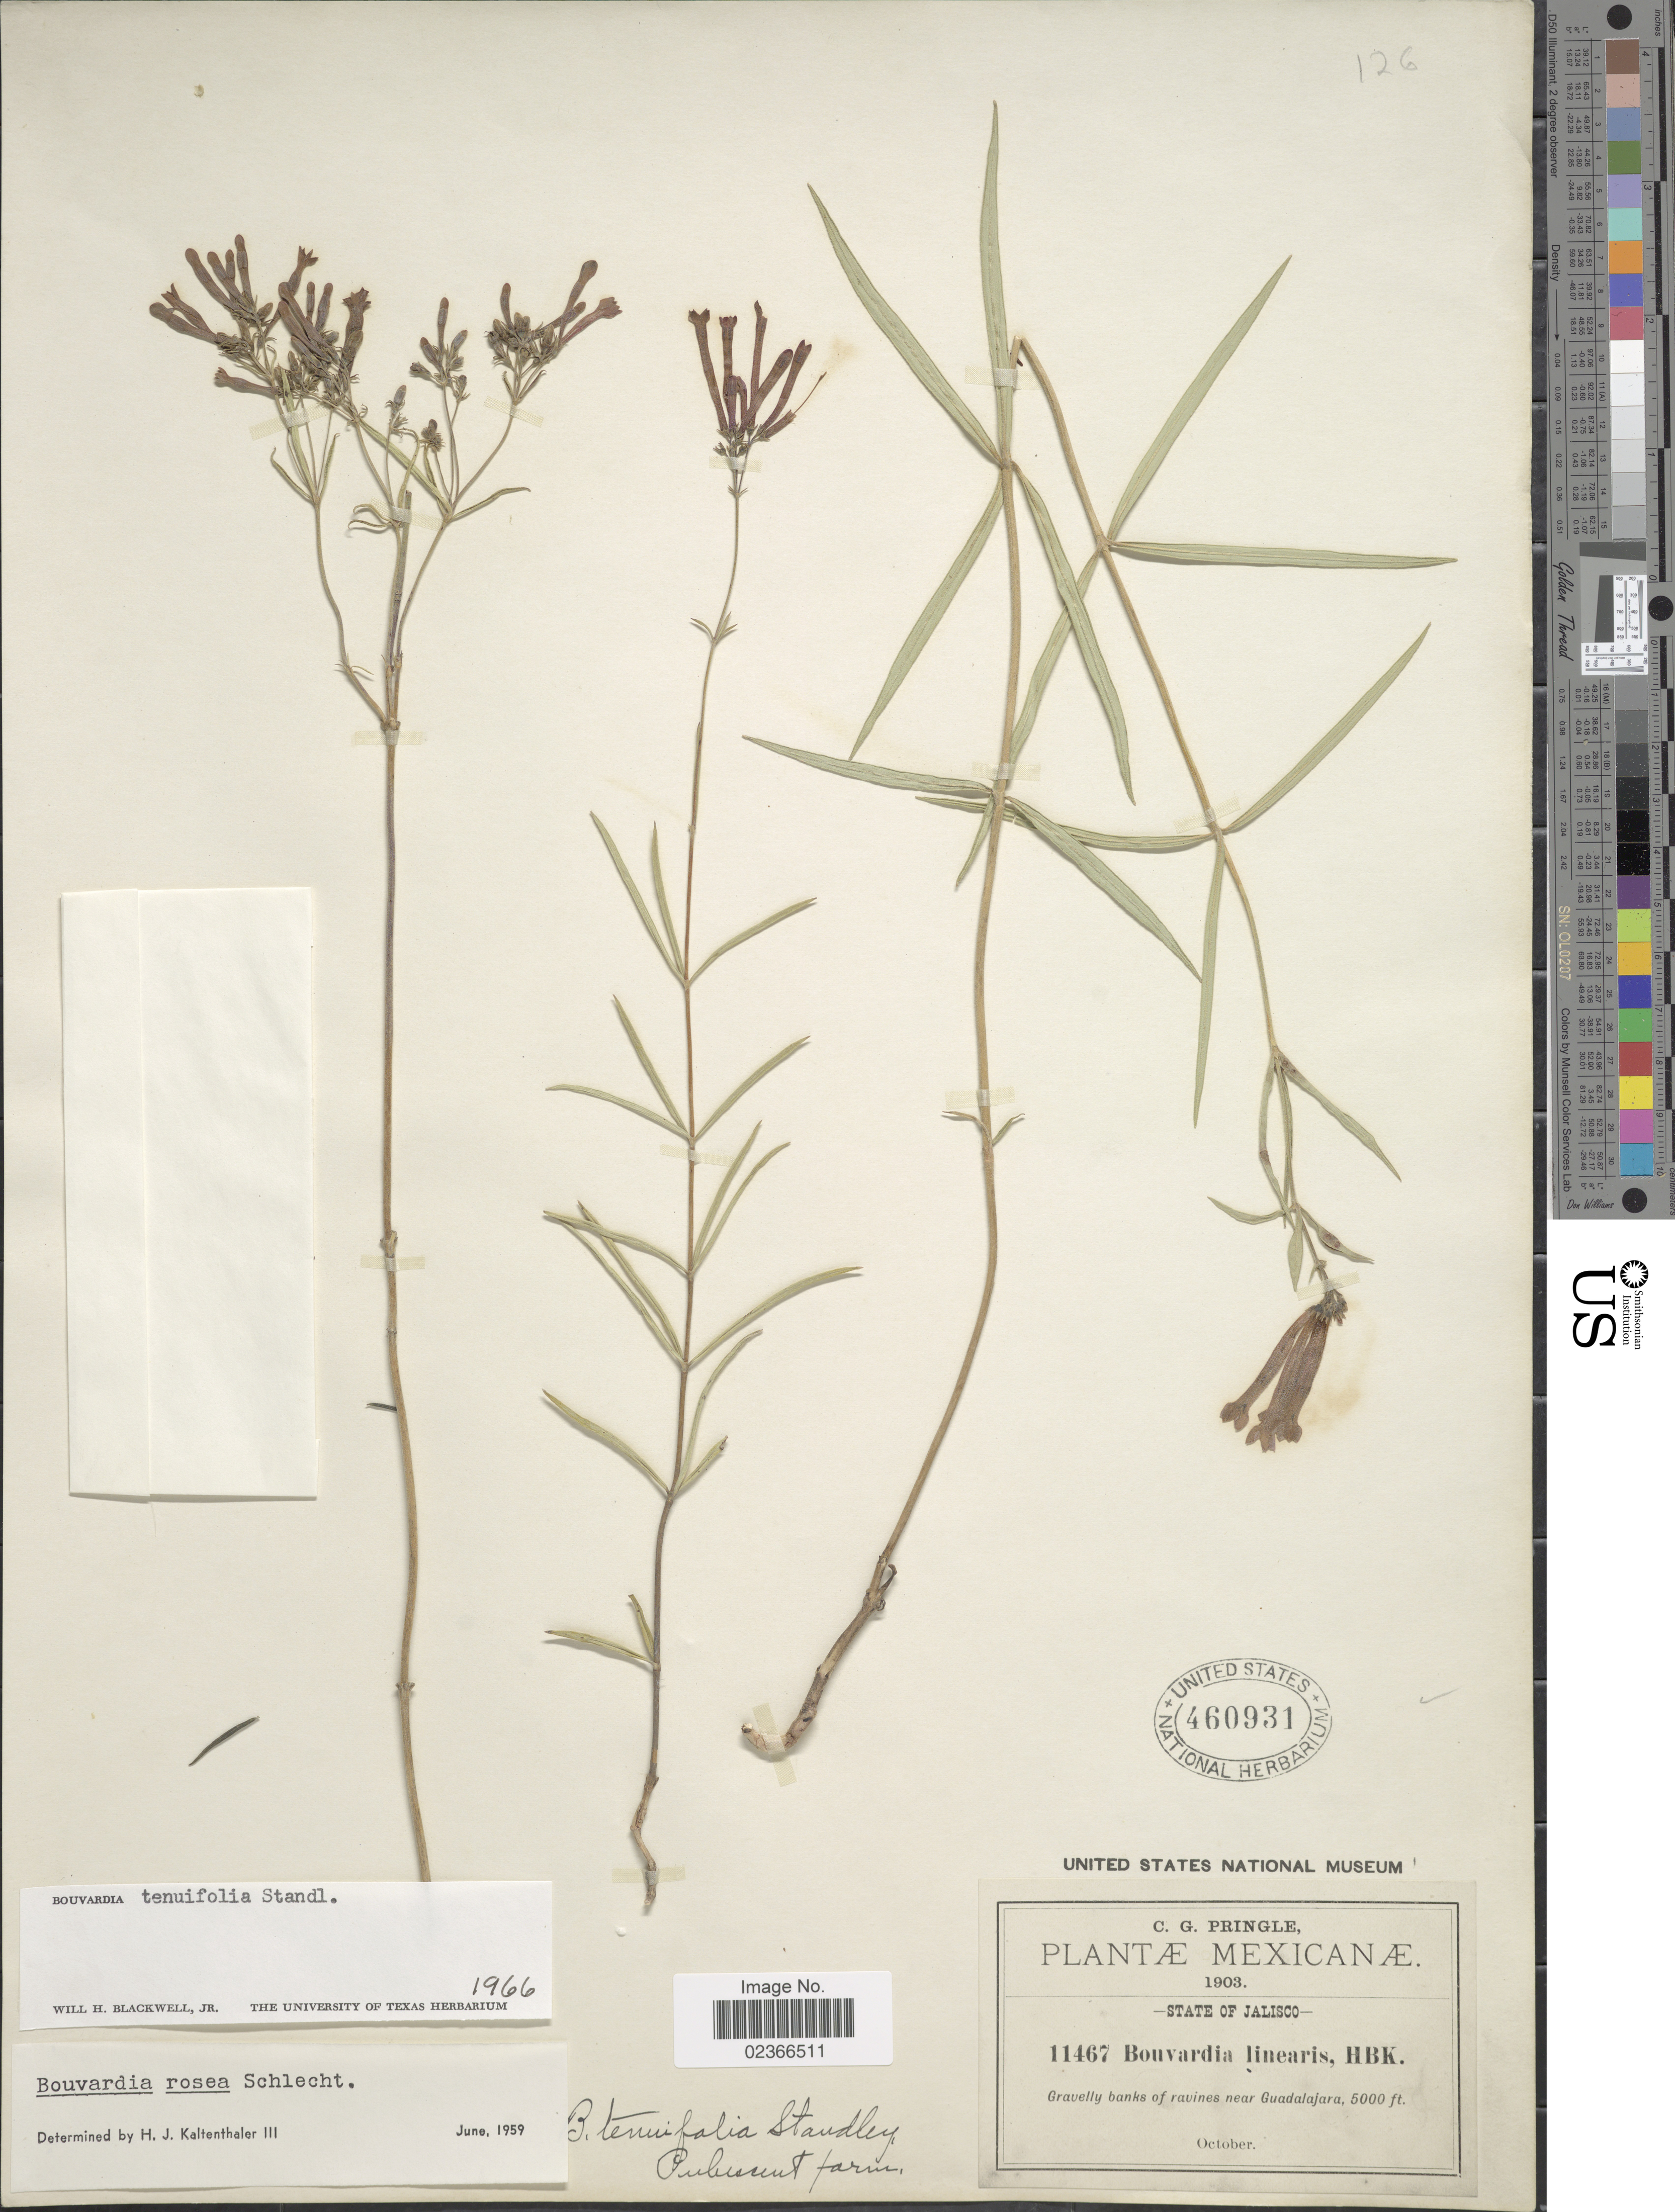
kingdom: Plantae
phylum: Tracheophyta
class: Magnoliopsida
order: Gentianales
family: Rubiaceae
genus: Bouvardia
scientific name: Bouvardia tenuifolia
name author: Standl.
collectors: C. G. Pringle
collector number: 11467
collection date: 1903-10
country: Mexico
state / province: Jalisco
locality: Gravelly banks of ravines near Guadalajara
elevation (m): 1524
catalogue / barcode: US 460931